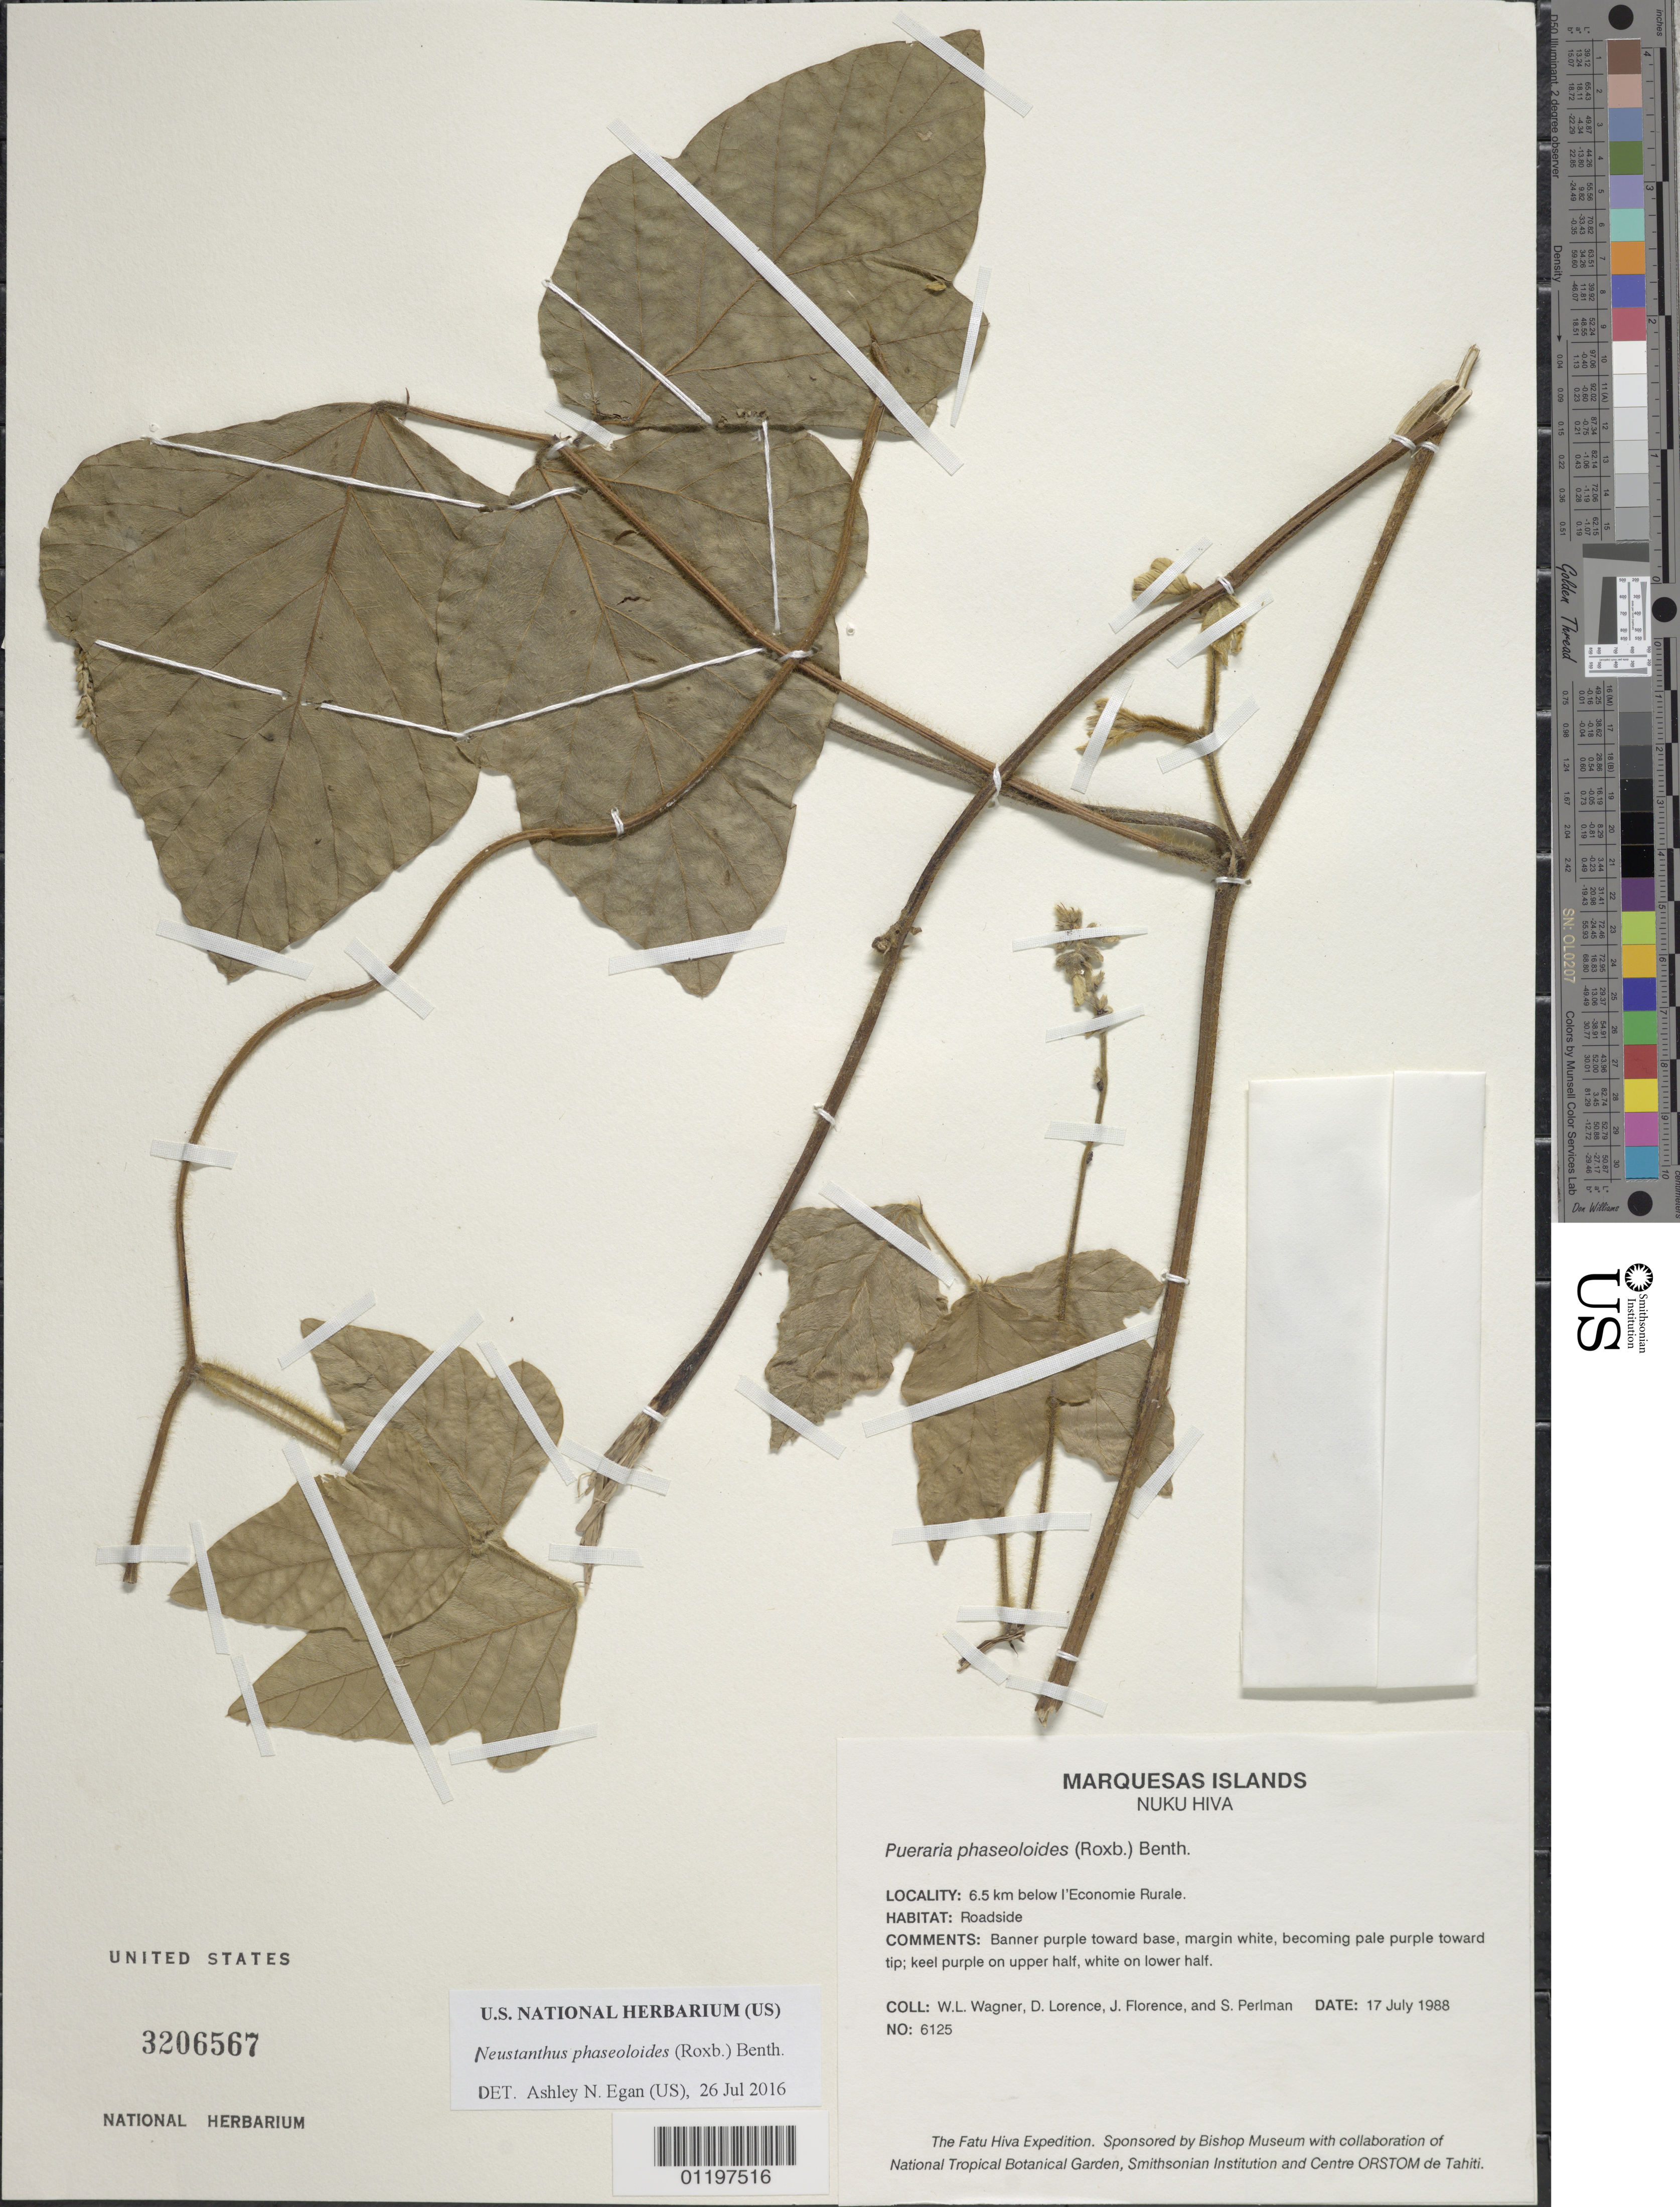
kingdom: Plantae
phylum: Tracheophyta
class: Magnoliopsida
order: Fabales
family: Fabaceae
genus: Neustanthus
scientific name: Neustanthus phaseoloides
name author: (Roxb.) Benth.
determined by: Florence, J.; Wagner, W. L.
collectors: W. L. Wagner, D. Lorence, J. Florence & S. P. Perlman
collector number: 6125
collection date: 1988-07-17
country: French Polynesia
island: Nuku Hiva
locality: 6.5 km below l'Economie Rurale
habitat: Roadside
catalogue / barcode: US 3206567